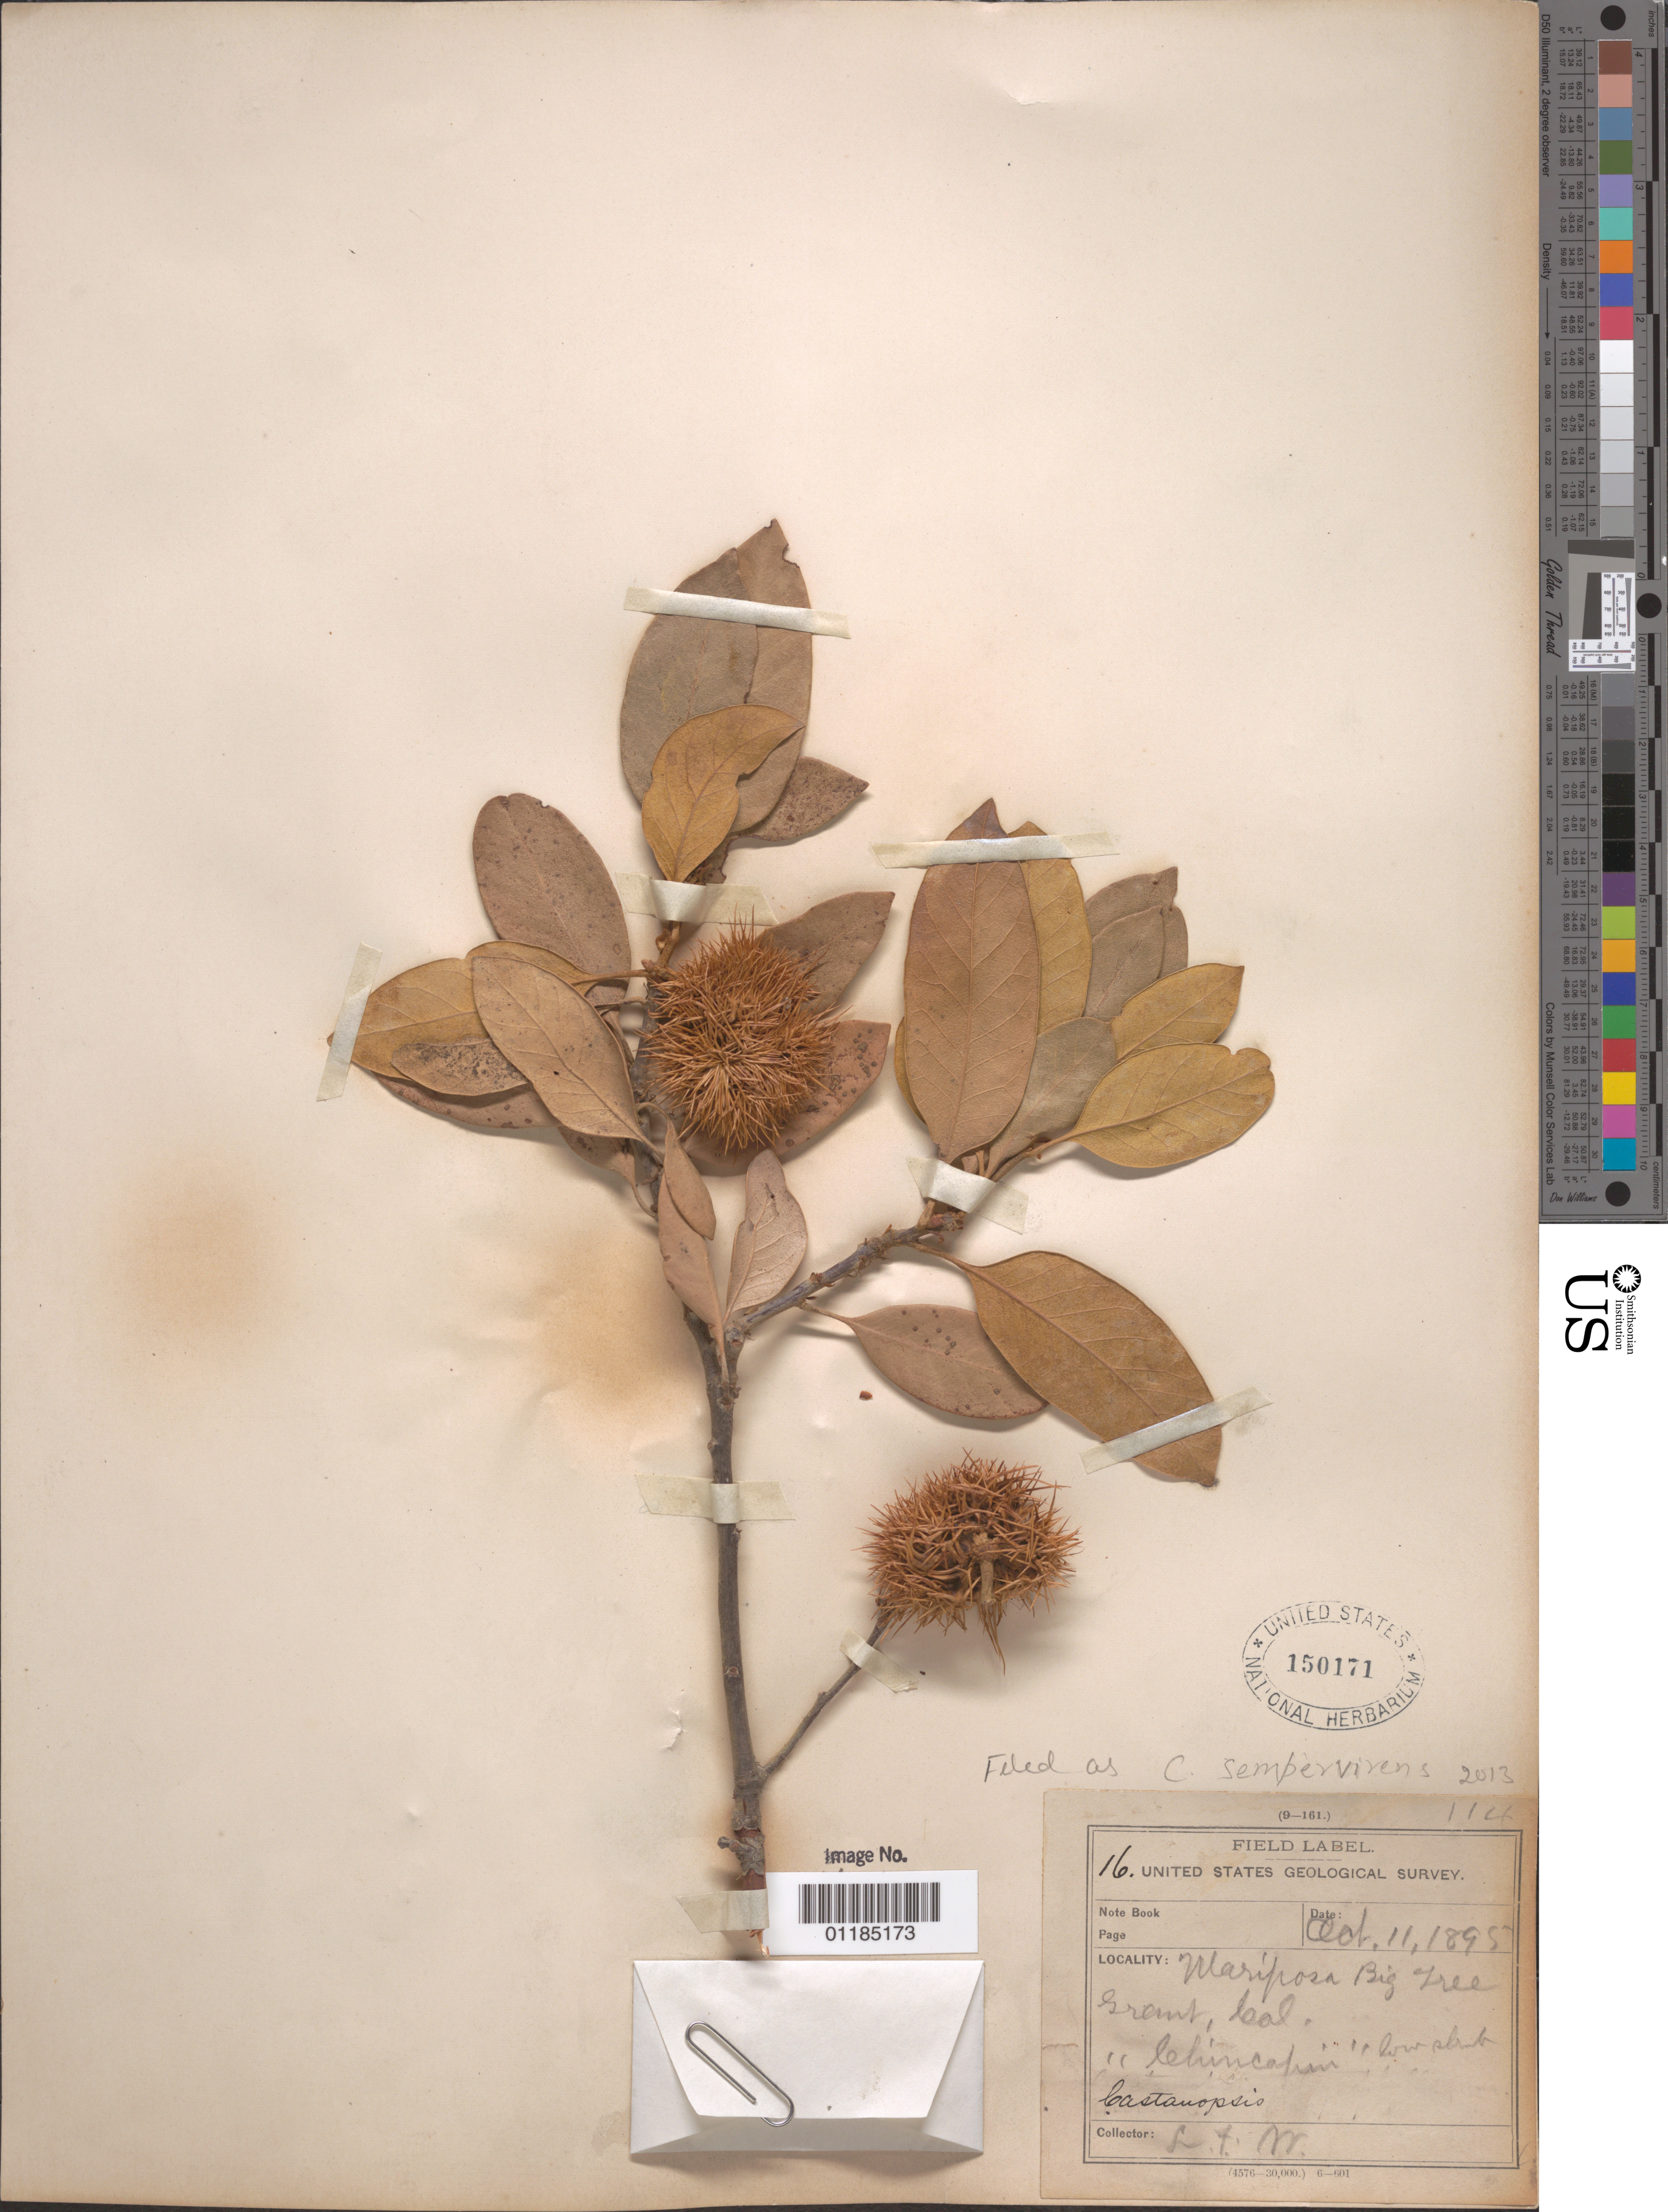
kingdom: Plantae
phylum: Tracheophyta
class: Magnoliopsida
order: Fagales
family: Fagaceae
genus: Chrysolepis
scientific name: Chrysolepis sempervirens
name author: (Kellogg) Hjelmq.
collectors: L. F. Ward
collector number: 16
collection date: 1895-10-11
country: United States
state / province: California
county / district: Mariposa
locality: Mariposa Big Tree Grant.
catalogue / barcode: US 150171